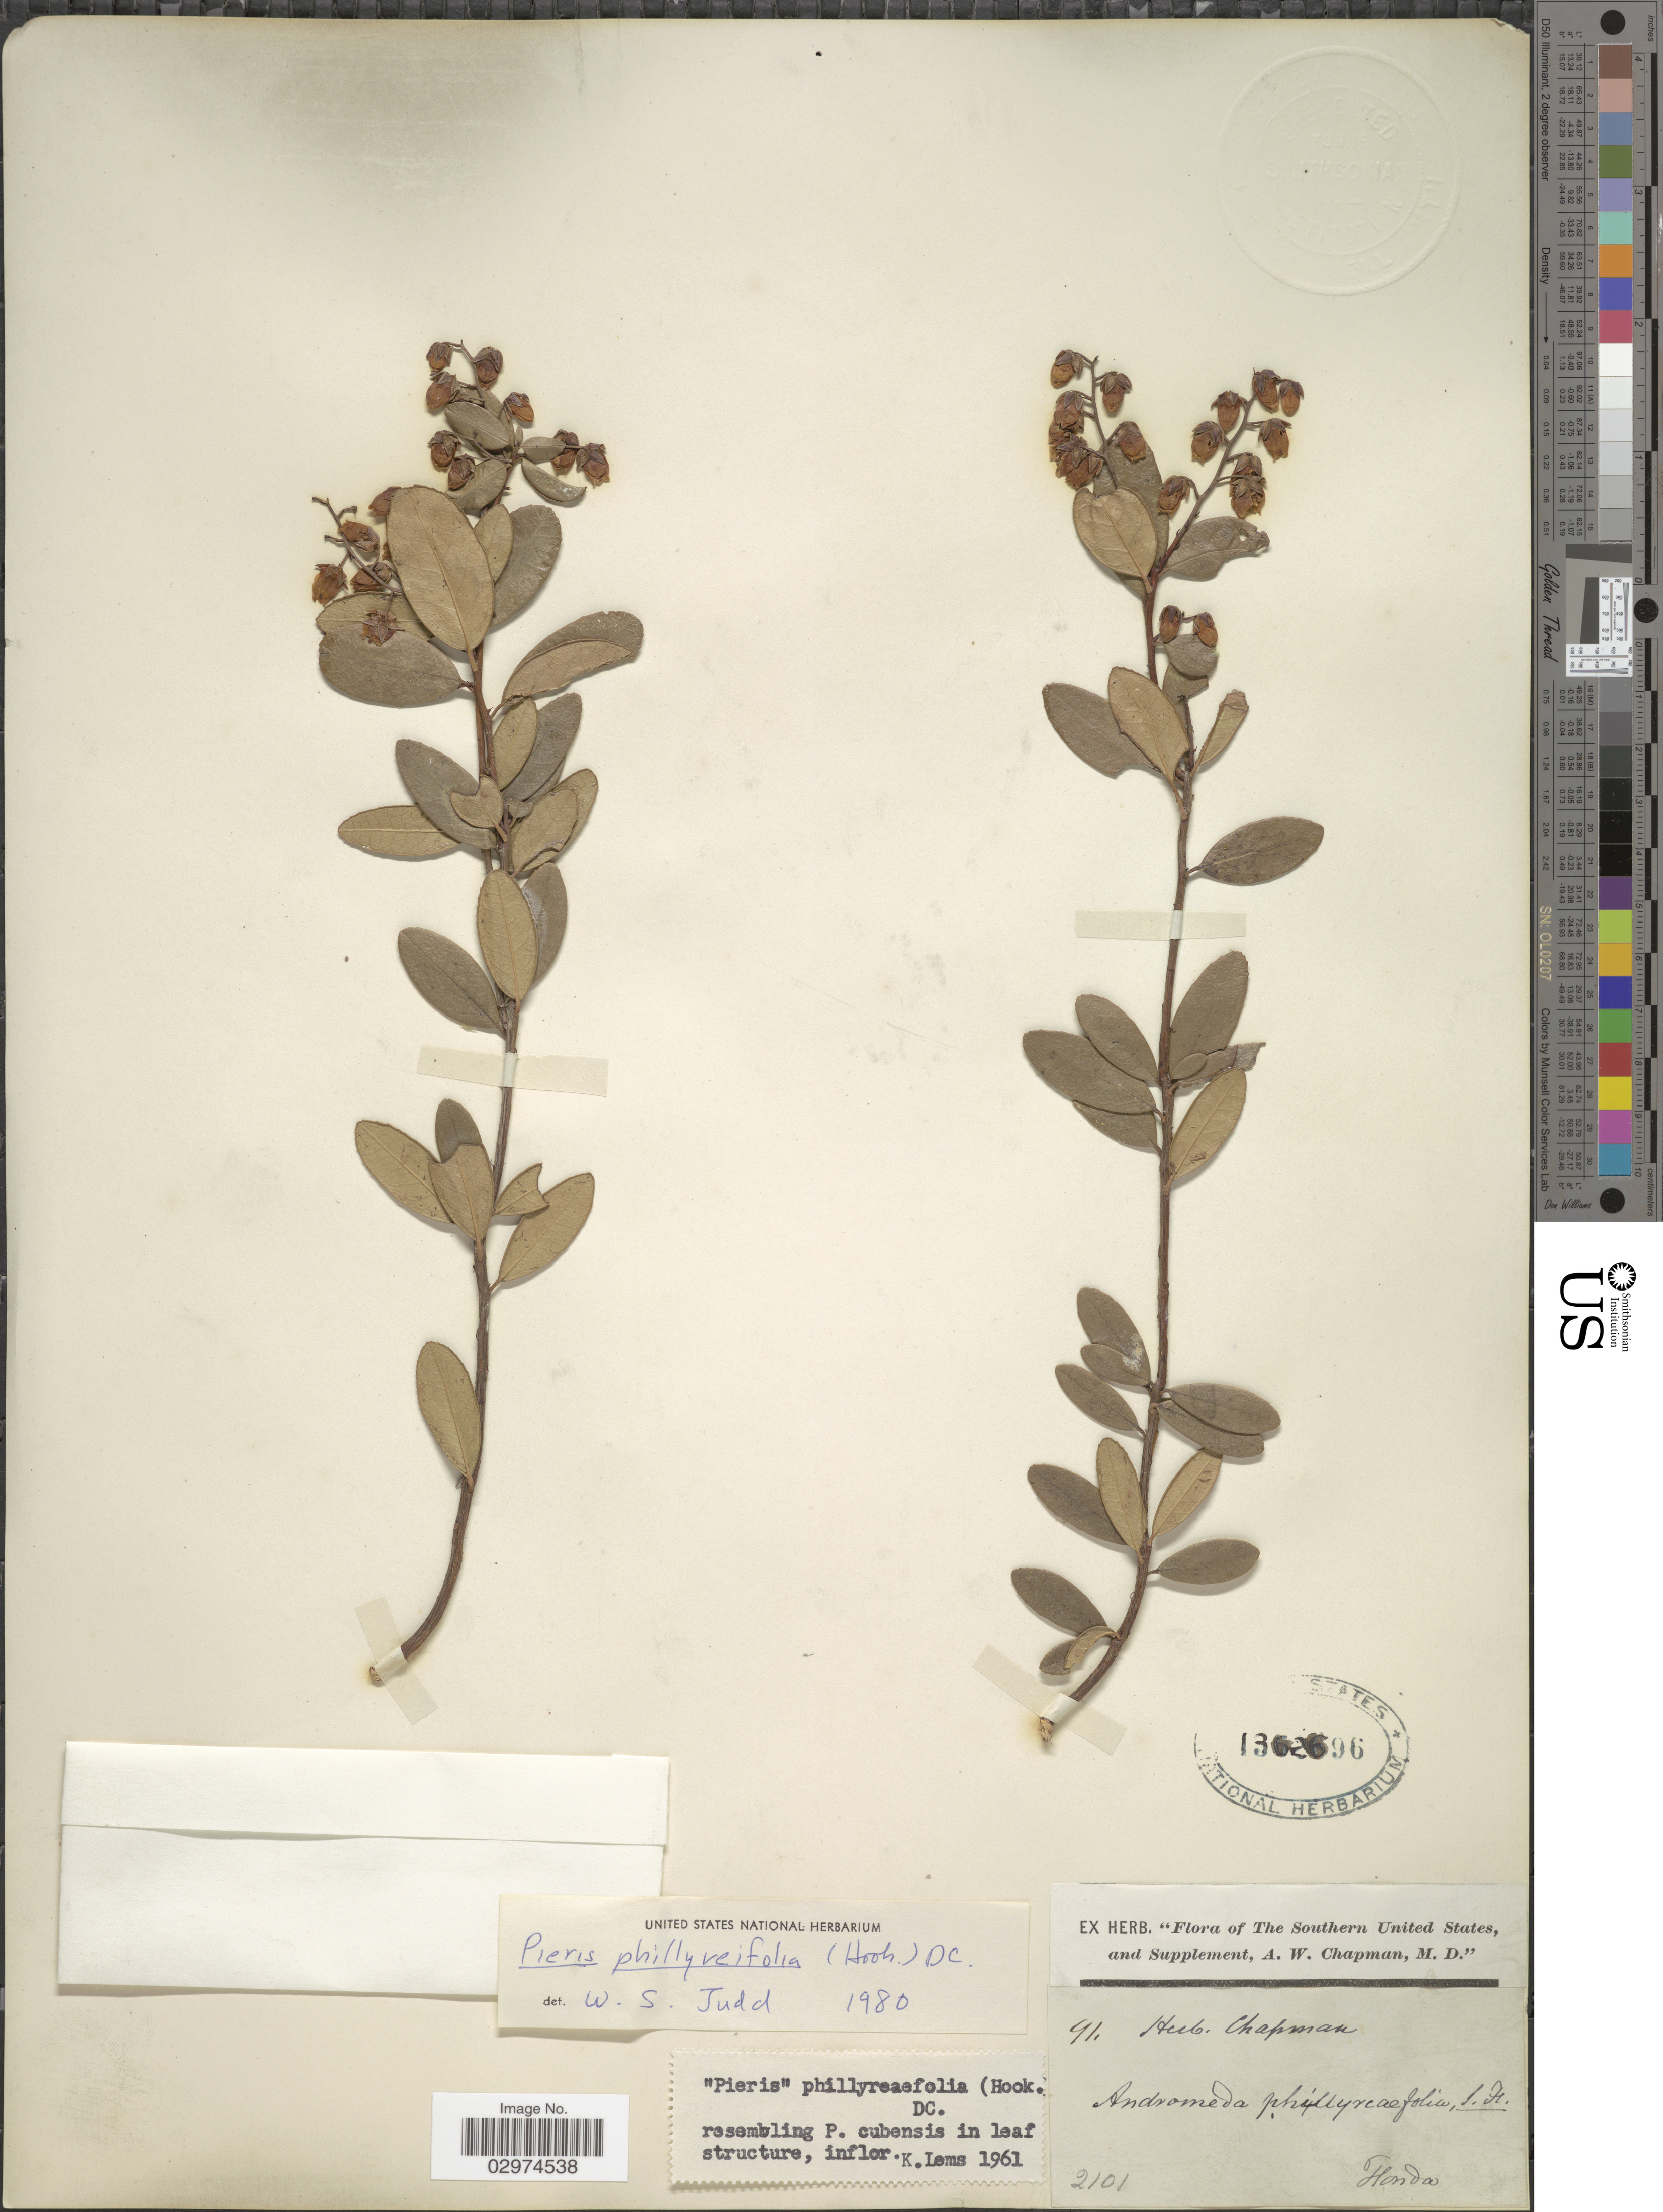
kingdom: Plantae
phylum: Tracheophyta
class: Magnoliopsida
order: Ericales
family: Ericaceae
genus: Pieris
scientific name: Pieris phillyreifolia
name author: (Hook.) DC.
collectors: ex herb. A.W. Chapman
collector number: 91/2101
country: United States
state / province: Florida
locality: The Southern United States.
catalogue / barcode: US 1362696